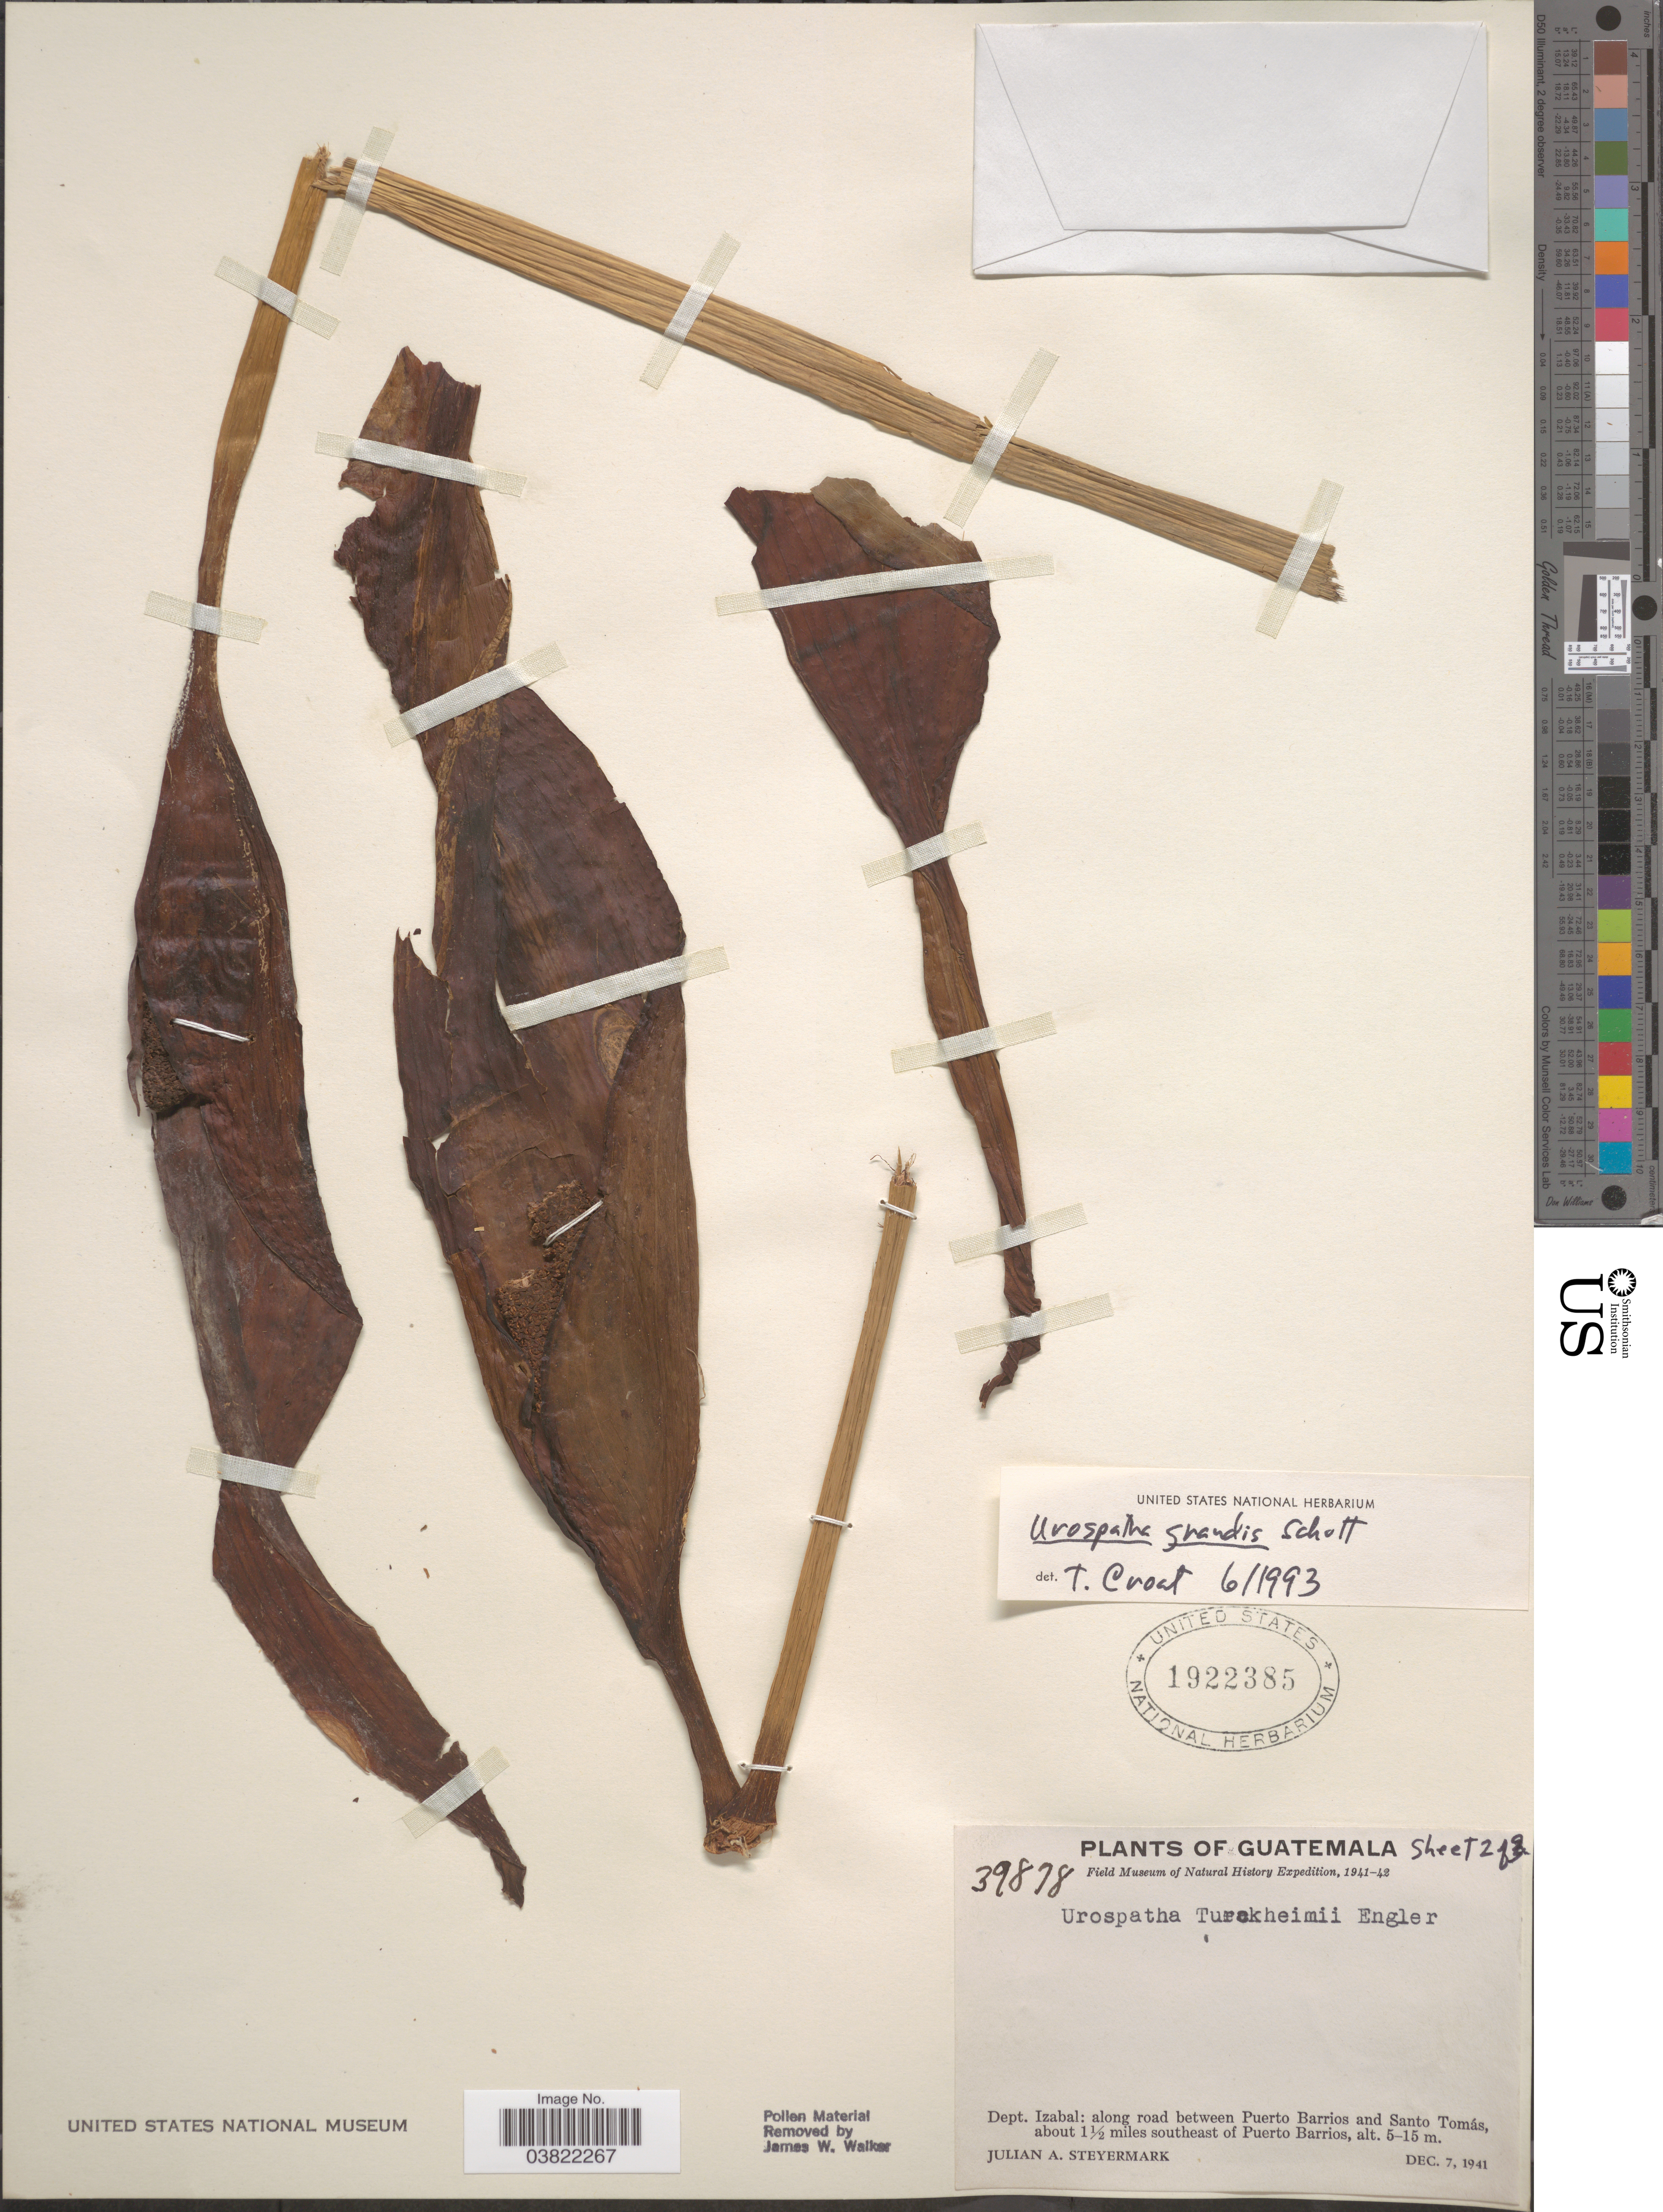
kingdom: Plantae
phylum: Tracheophyta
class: Liliopsida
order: Alismatales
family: Araceae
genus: Urospatha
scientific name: Urospatha grandis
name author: Schott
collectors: J. Steyermark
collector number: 39878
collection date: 1941-12-07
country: Guatemala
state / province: Izabal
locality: Dept. Izabal: along road between Puerto Barrios and Santo Tomás, about 1½ miles southeast of Puerto Barrios.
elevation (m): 5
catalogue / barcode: US 1922385